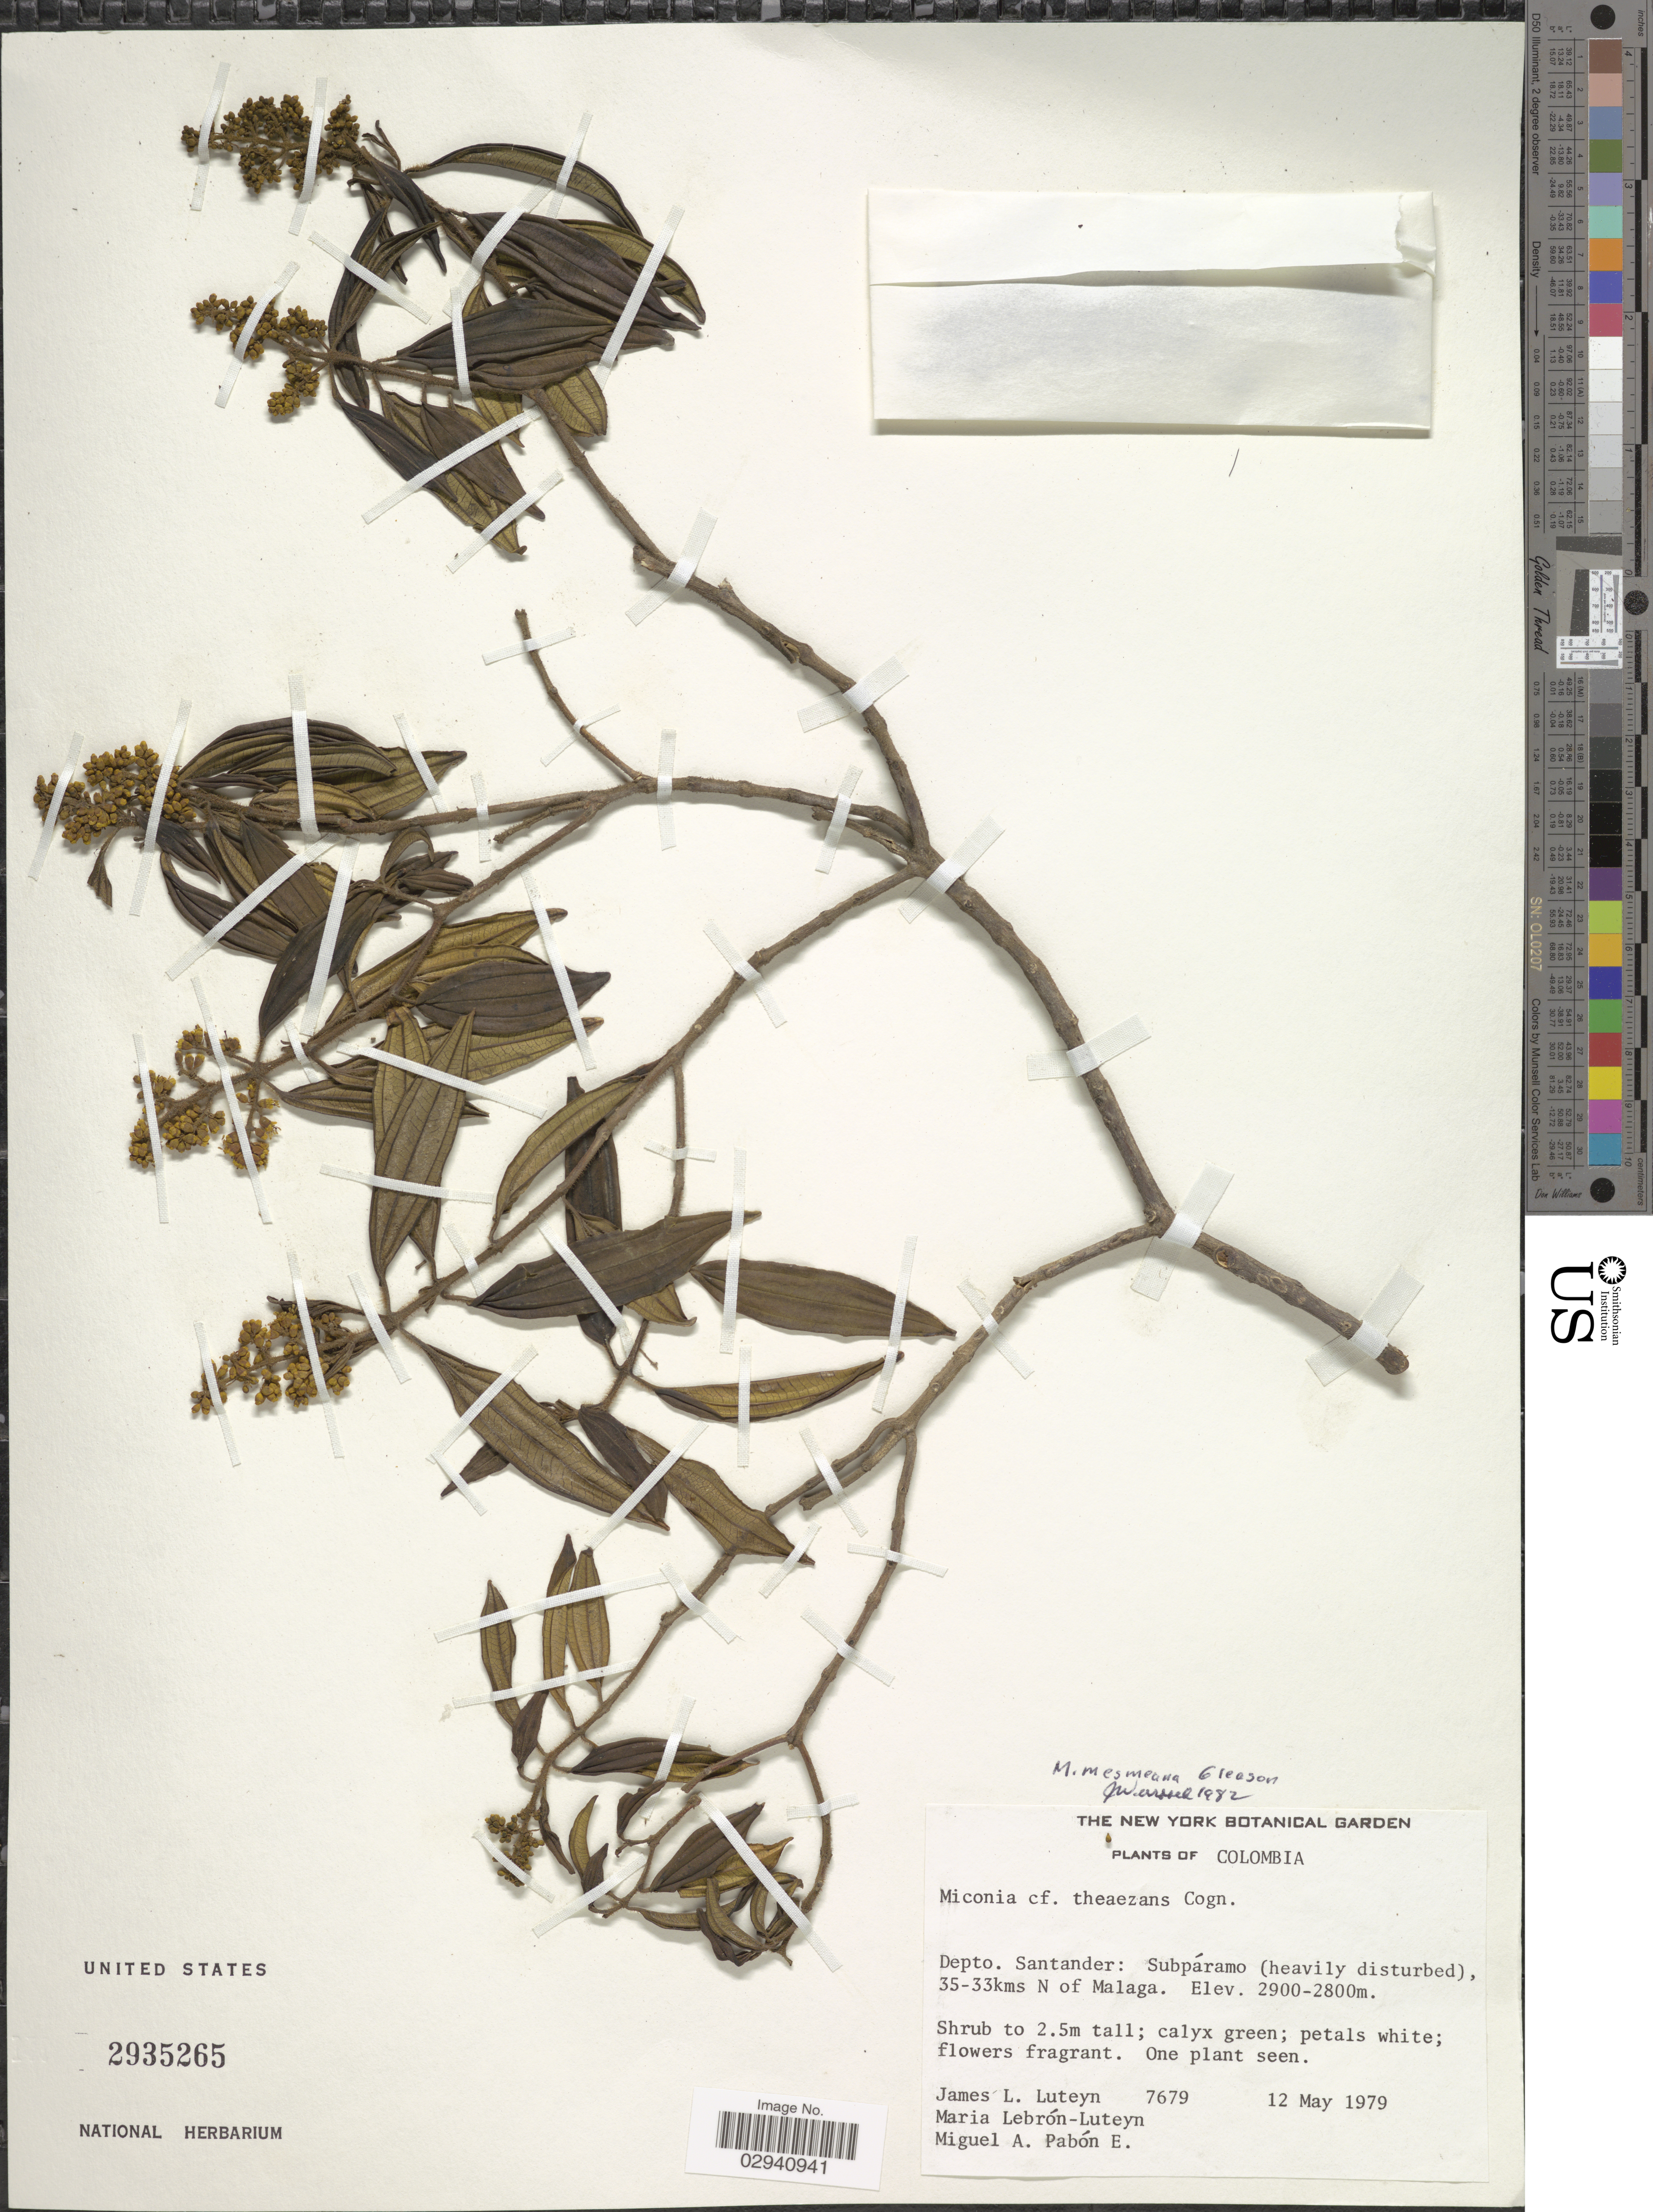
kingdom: Plantae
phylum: Tracheophyta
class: Magnoliopsida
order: Myrtales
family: Melastomataceae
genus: Miconia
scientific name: Miconia mesmeana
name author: Gleason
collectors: J. L. Luteyn, M. L. Lebrón-Luteyn & M. A. Pabon E.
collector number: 7679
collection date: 1979-05-12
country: Colombia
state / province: Santander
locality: Depto. Santander: Subpáramo (heavily disturbed), 35-33kms N of Malaga.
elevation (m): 2800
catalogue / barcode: US 2935265